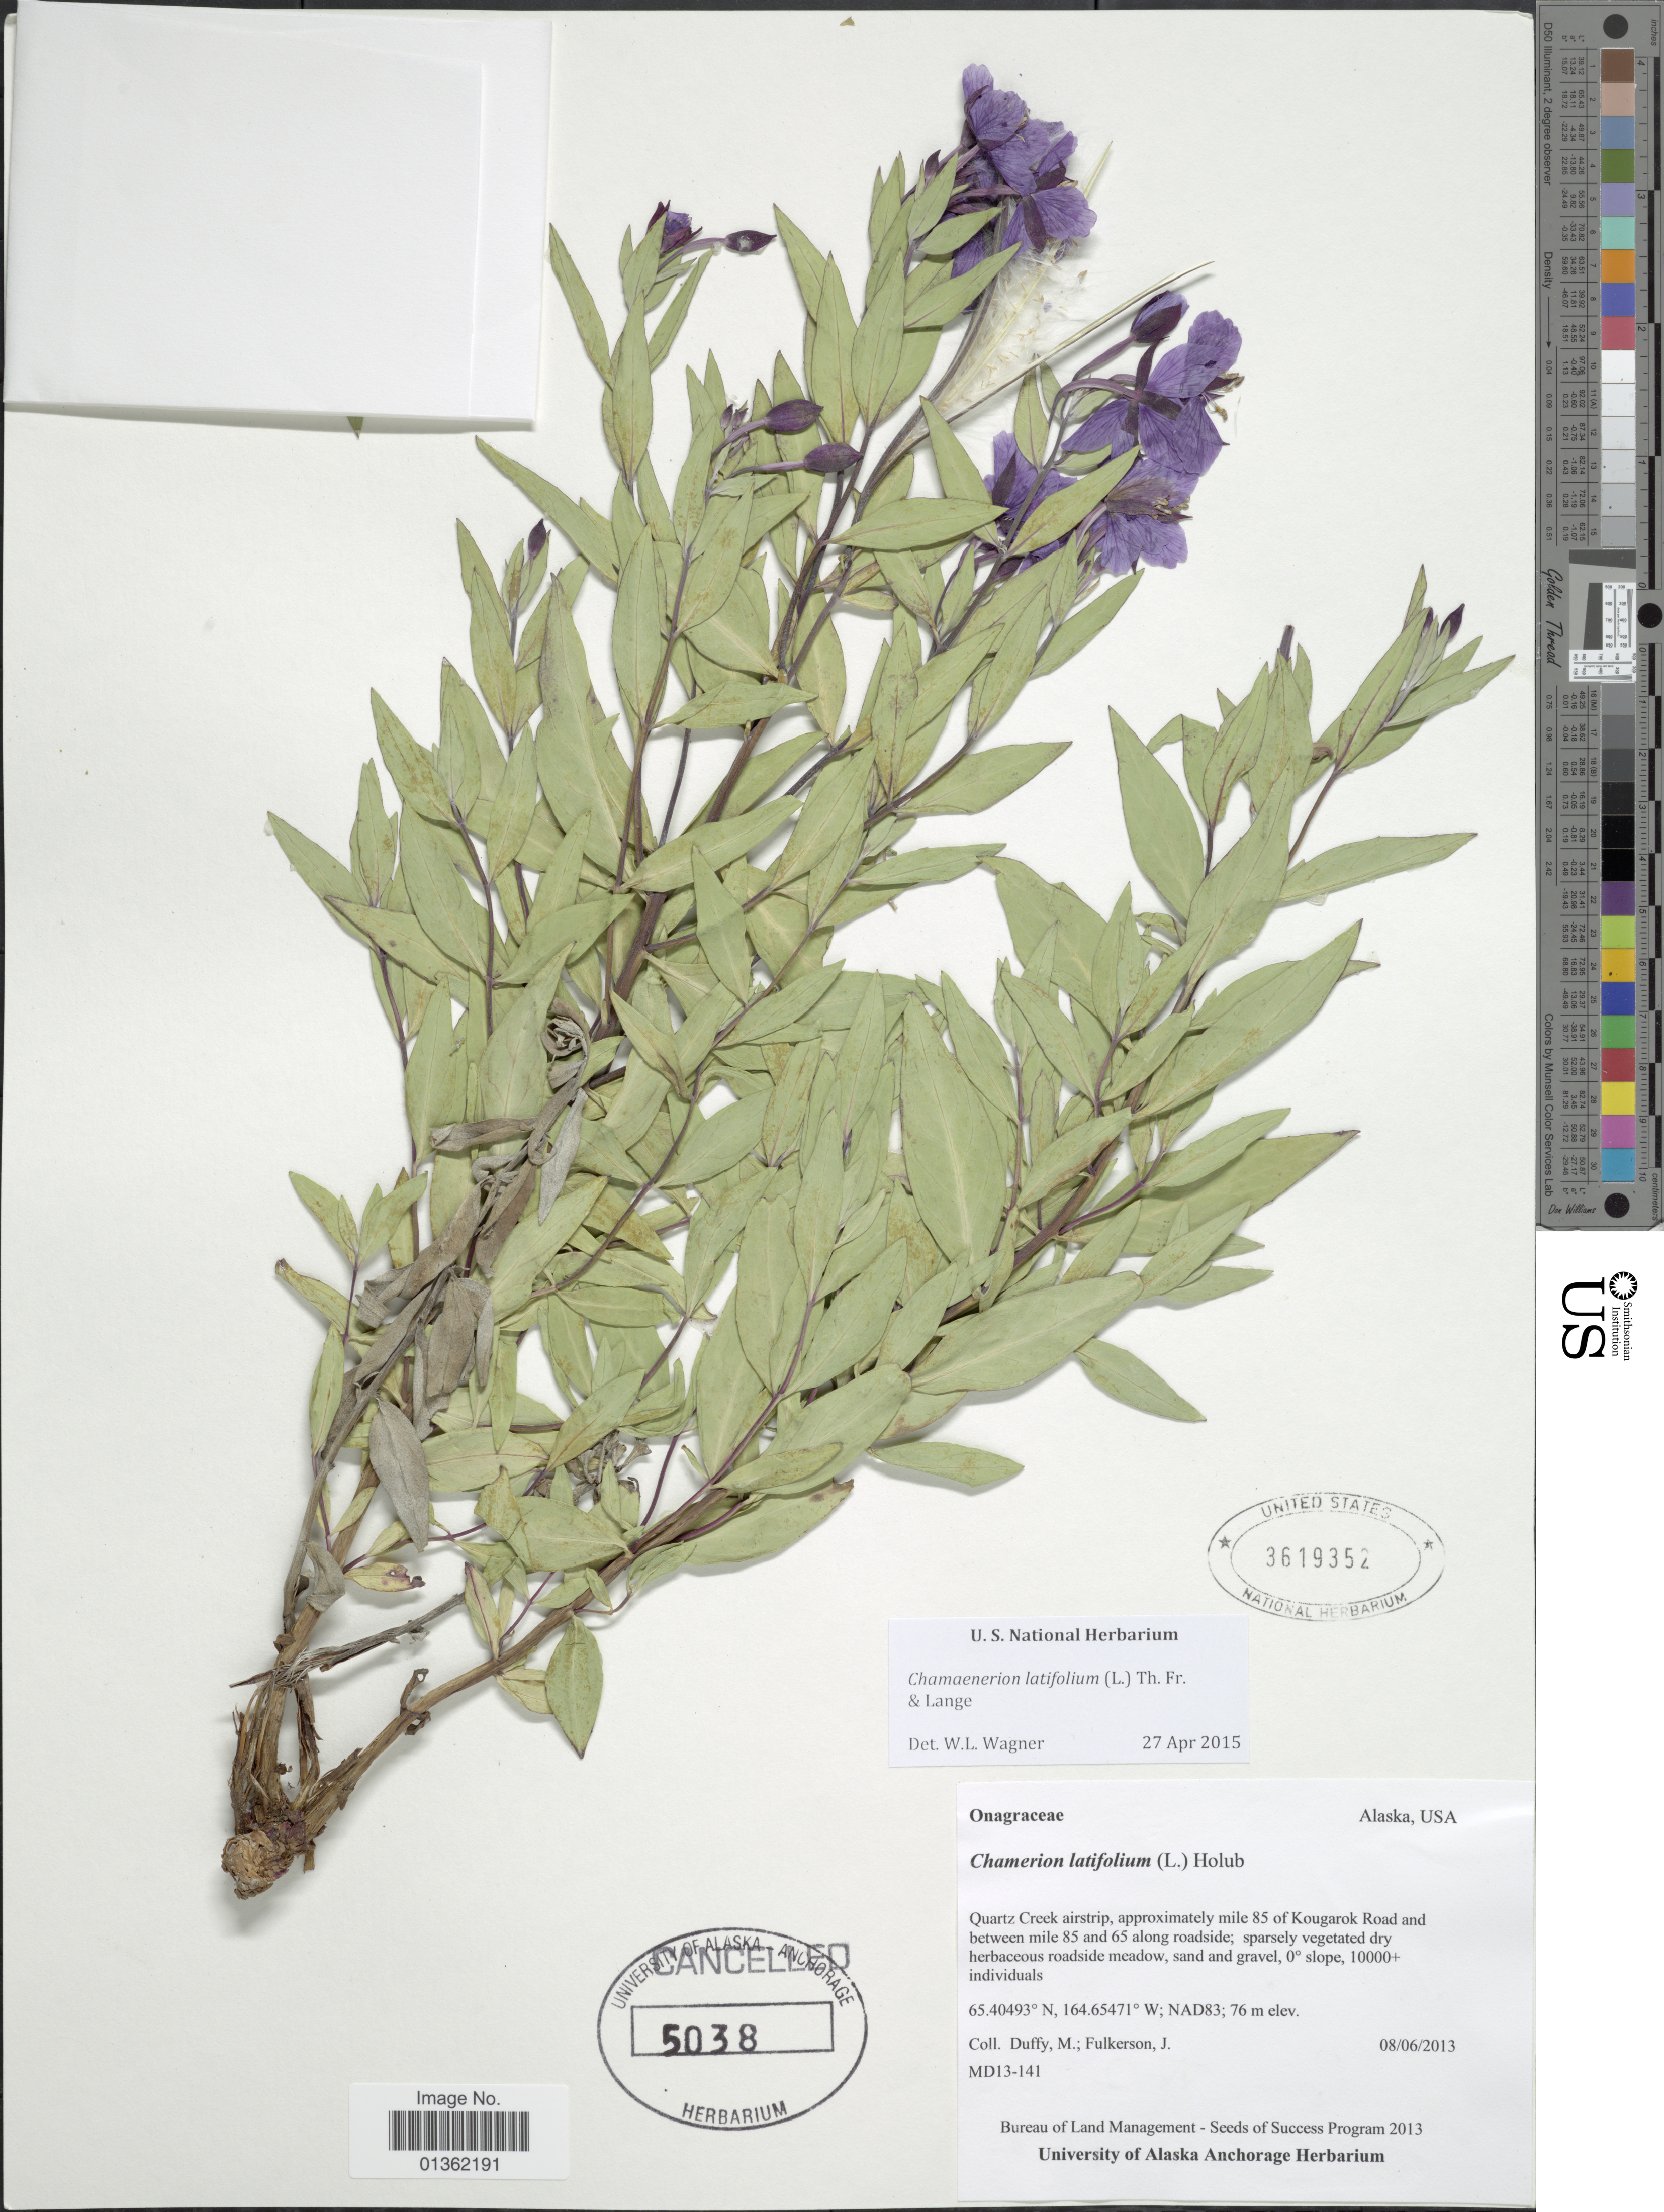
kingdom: Plantae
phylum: Tracheophyta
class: Magnoliopsida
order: Myrtales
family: Onagraceae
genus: Chamaenerion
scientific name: Chamaenerion latifolium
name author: (L.) Th. Fr. & Lange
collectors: M. Duffy & J. Fulkerson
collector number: MD13-141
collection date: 2013-06-08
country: United States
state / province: Alaska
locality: Quartz Creek airstrip, approximately mile 85 of Kougarok Road and between mile 85 and 65 along roadside.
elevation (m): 76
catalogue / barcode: US 3619352